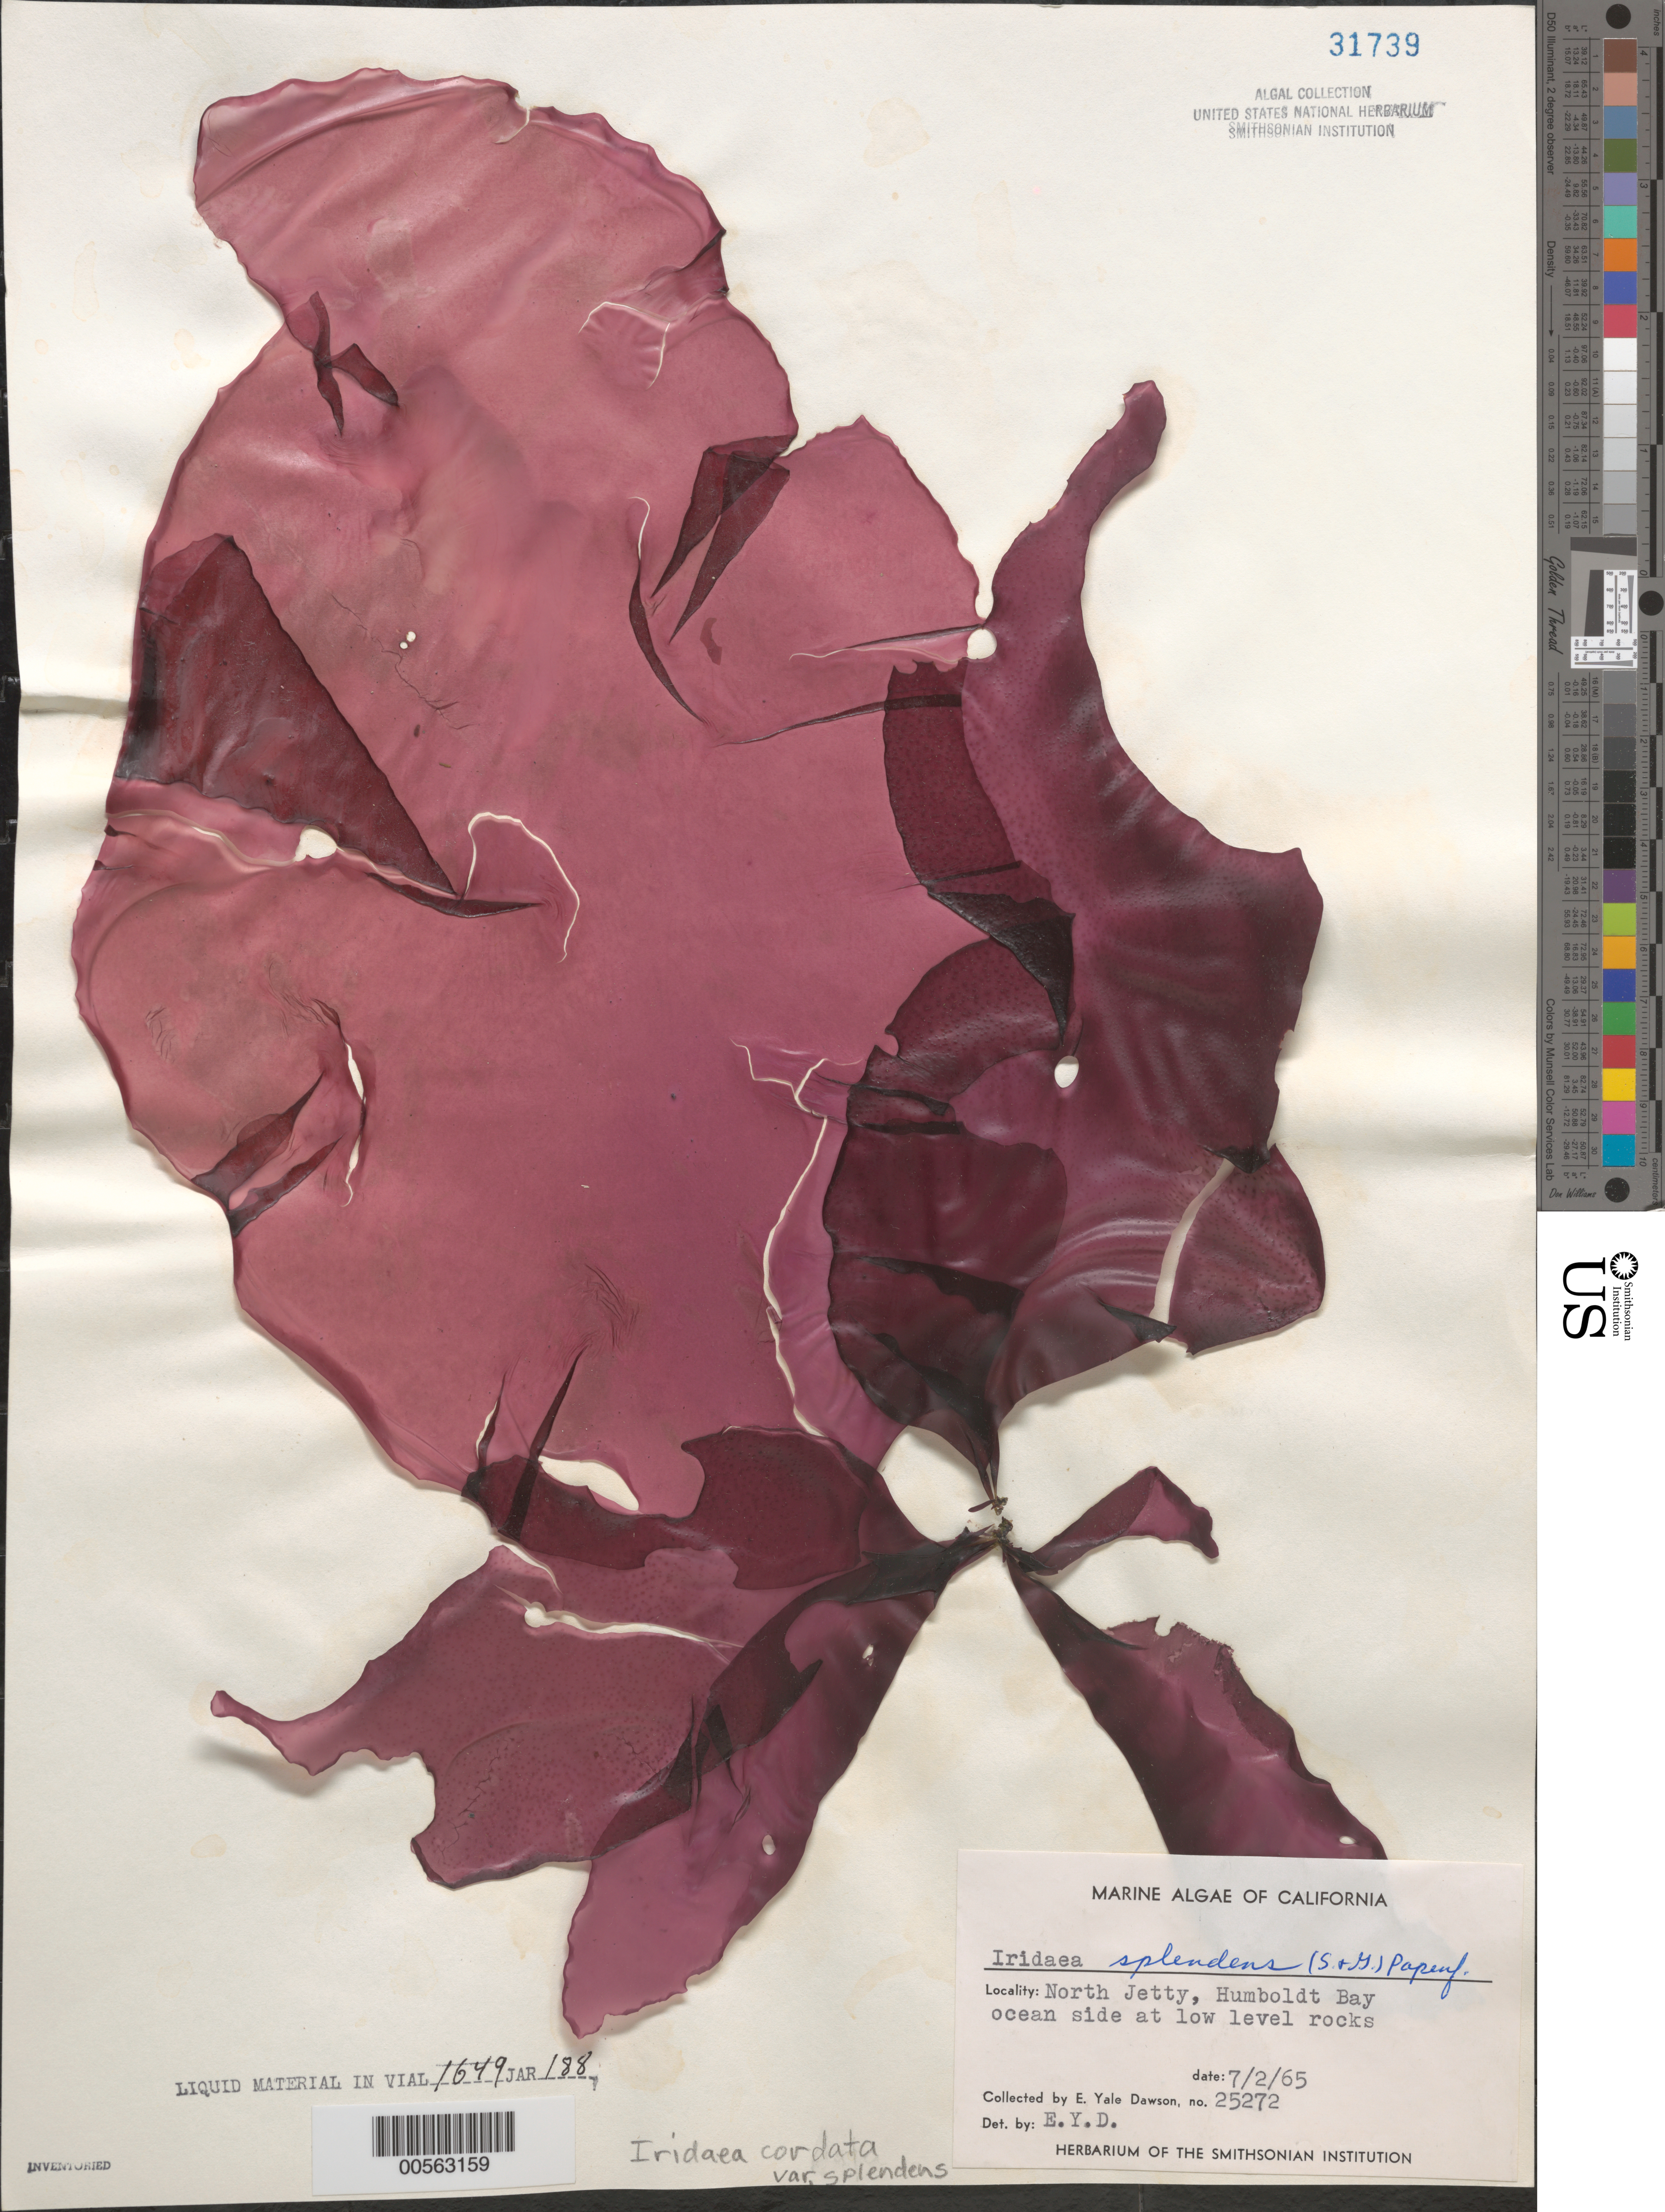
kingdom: Plantae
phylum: Rhodophyta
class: Florideophyceae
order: Gigartinales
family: Gigartinaceae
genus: Iridaea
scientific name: Iridaea cordata var. splendens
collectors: E. Y. Dawson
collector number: EYD 25272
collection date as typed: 02 Jul 1965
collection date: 1965-07-02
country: United States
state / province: California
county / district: Humboldt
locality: Humboldt Bay, North Jetty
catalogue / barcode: US 31739